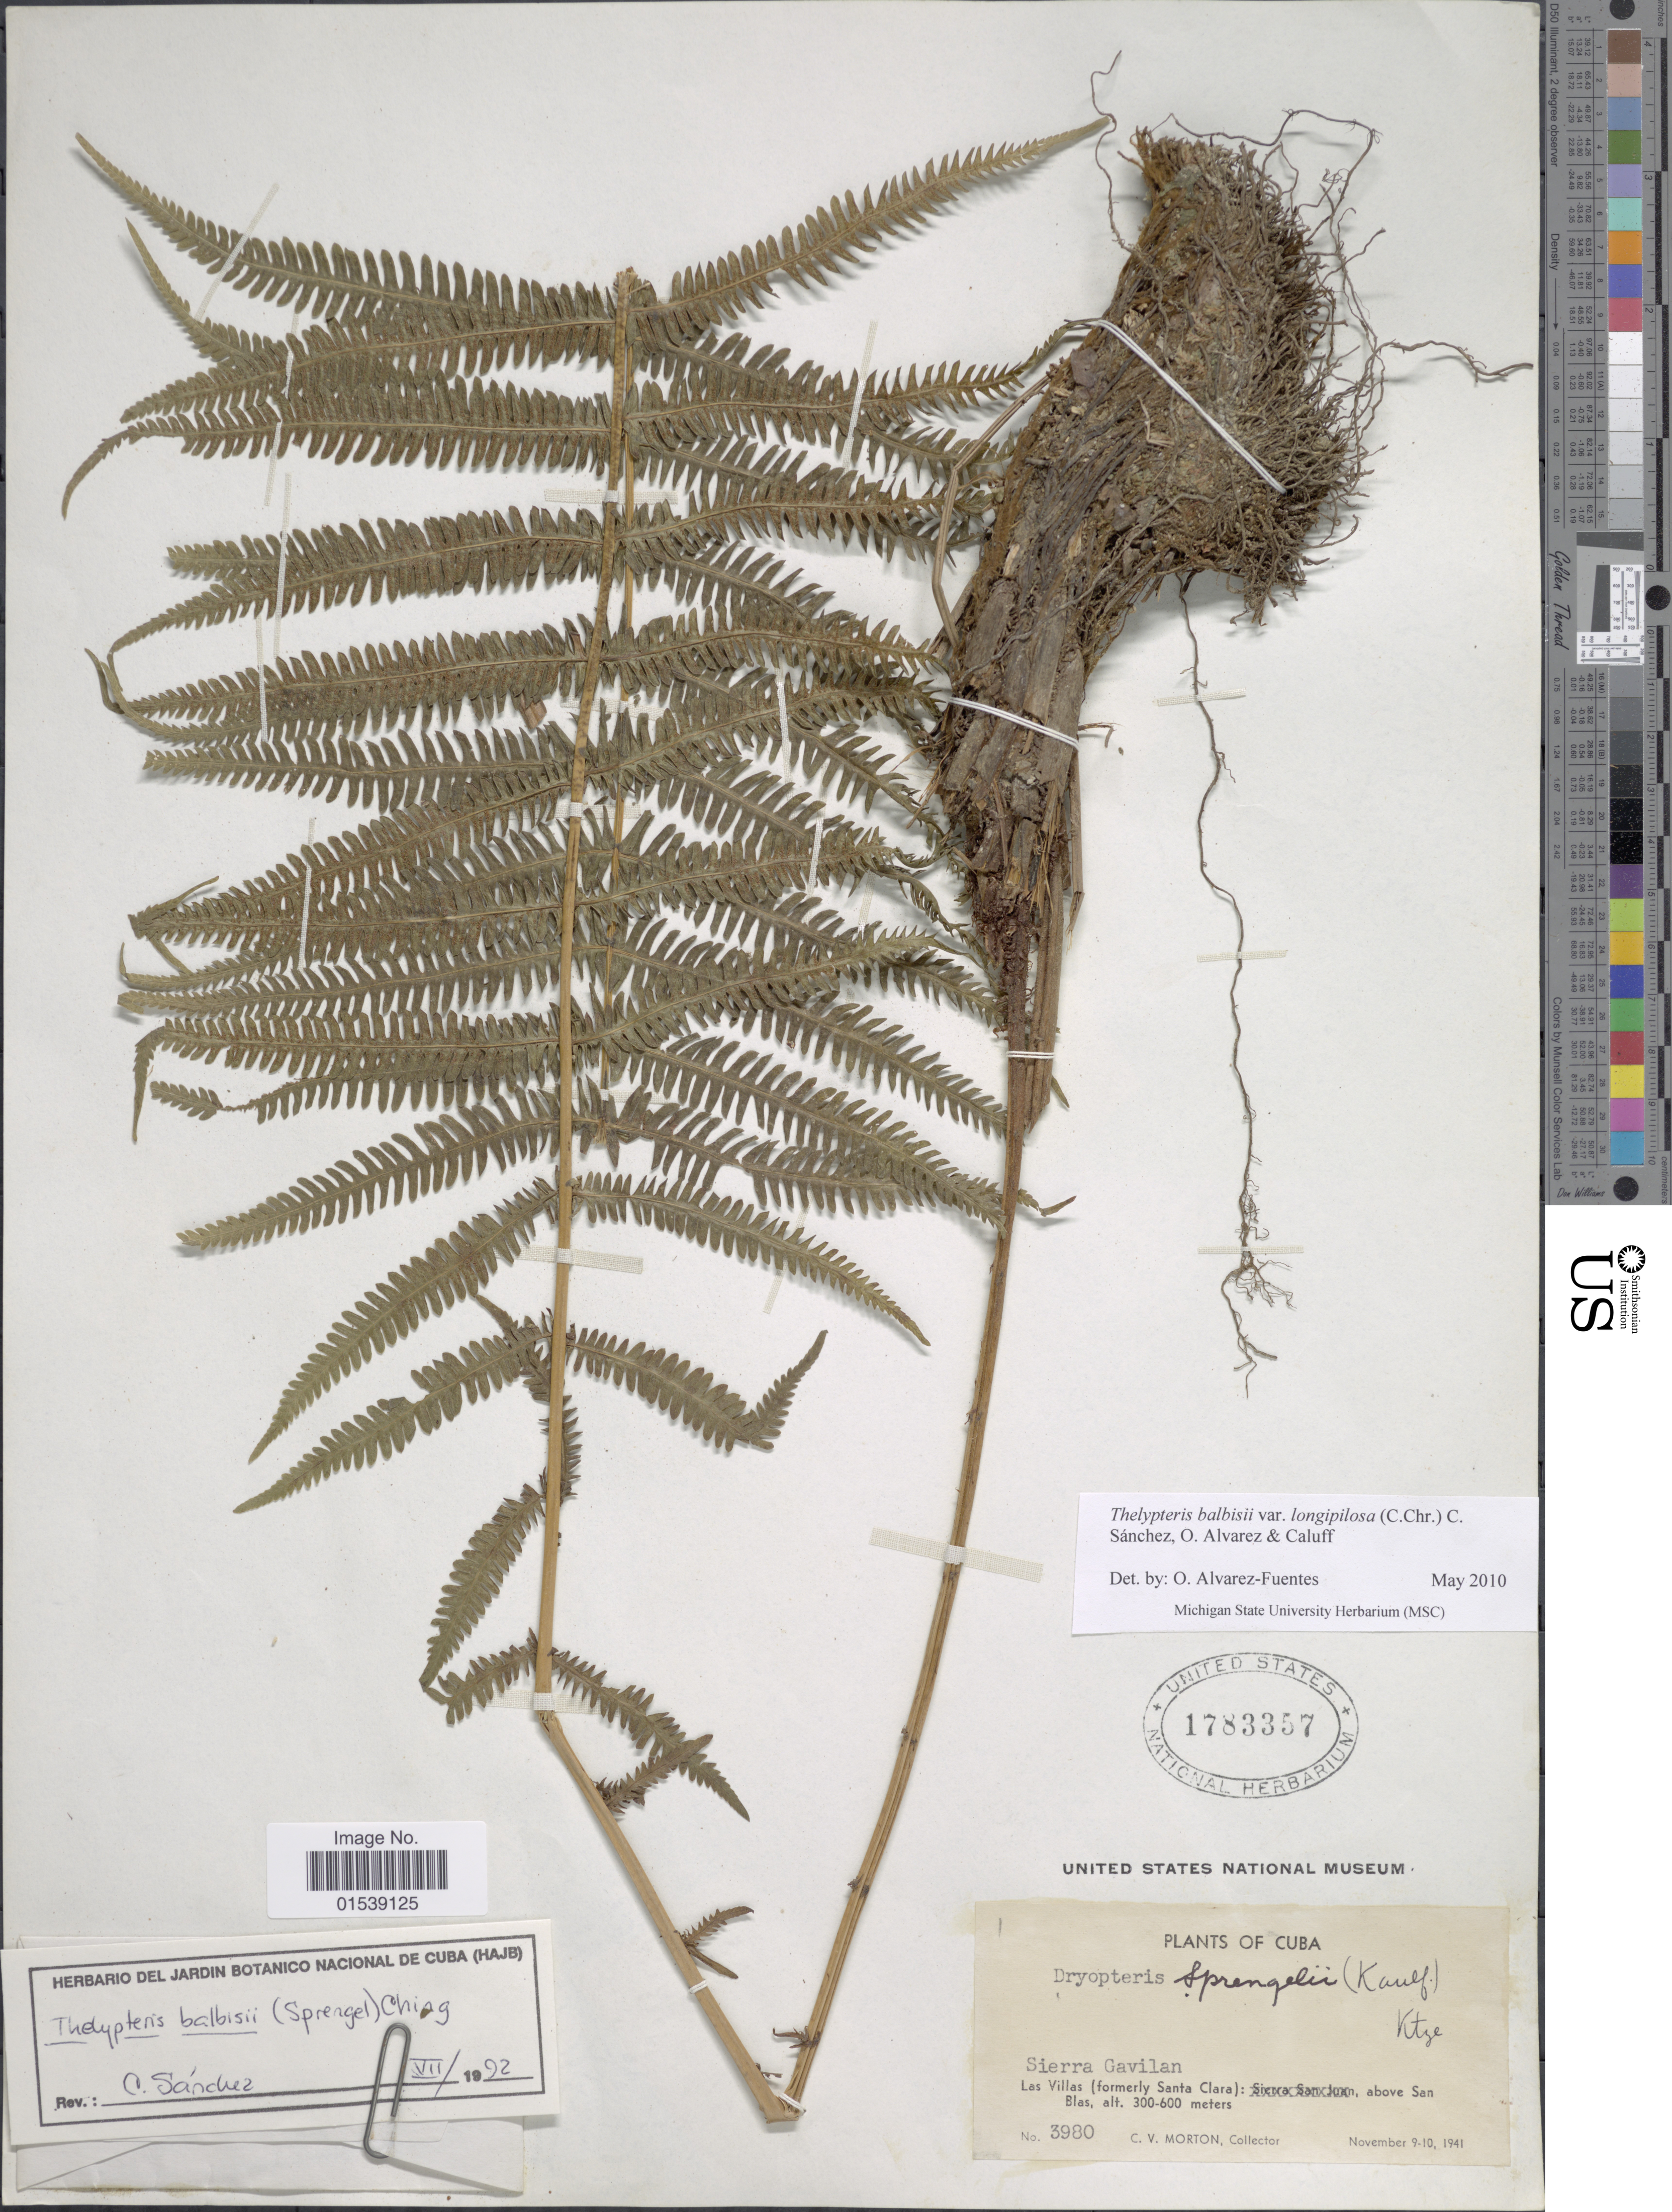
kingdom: Plantae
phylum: Tracheophyta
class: Polypodiopsida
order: Polypodiales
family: Thelypteridaceae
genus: Amauropelta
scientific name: Amauropelta balbisii (Spreng.) comb. nov., ined. 2015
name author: (Spreng.)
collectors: C. V. Morton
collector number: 3980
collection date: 1941-11-09/1941-11-10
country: Cuba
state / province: Las Villas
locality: Sierra Cavilan, Las Villas (formerly Santa Clara), above San Blas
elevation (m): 300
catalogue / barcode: US 1783357